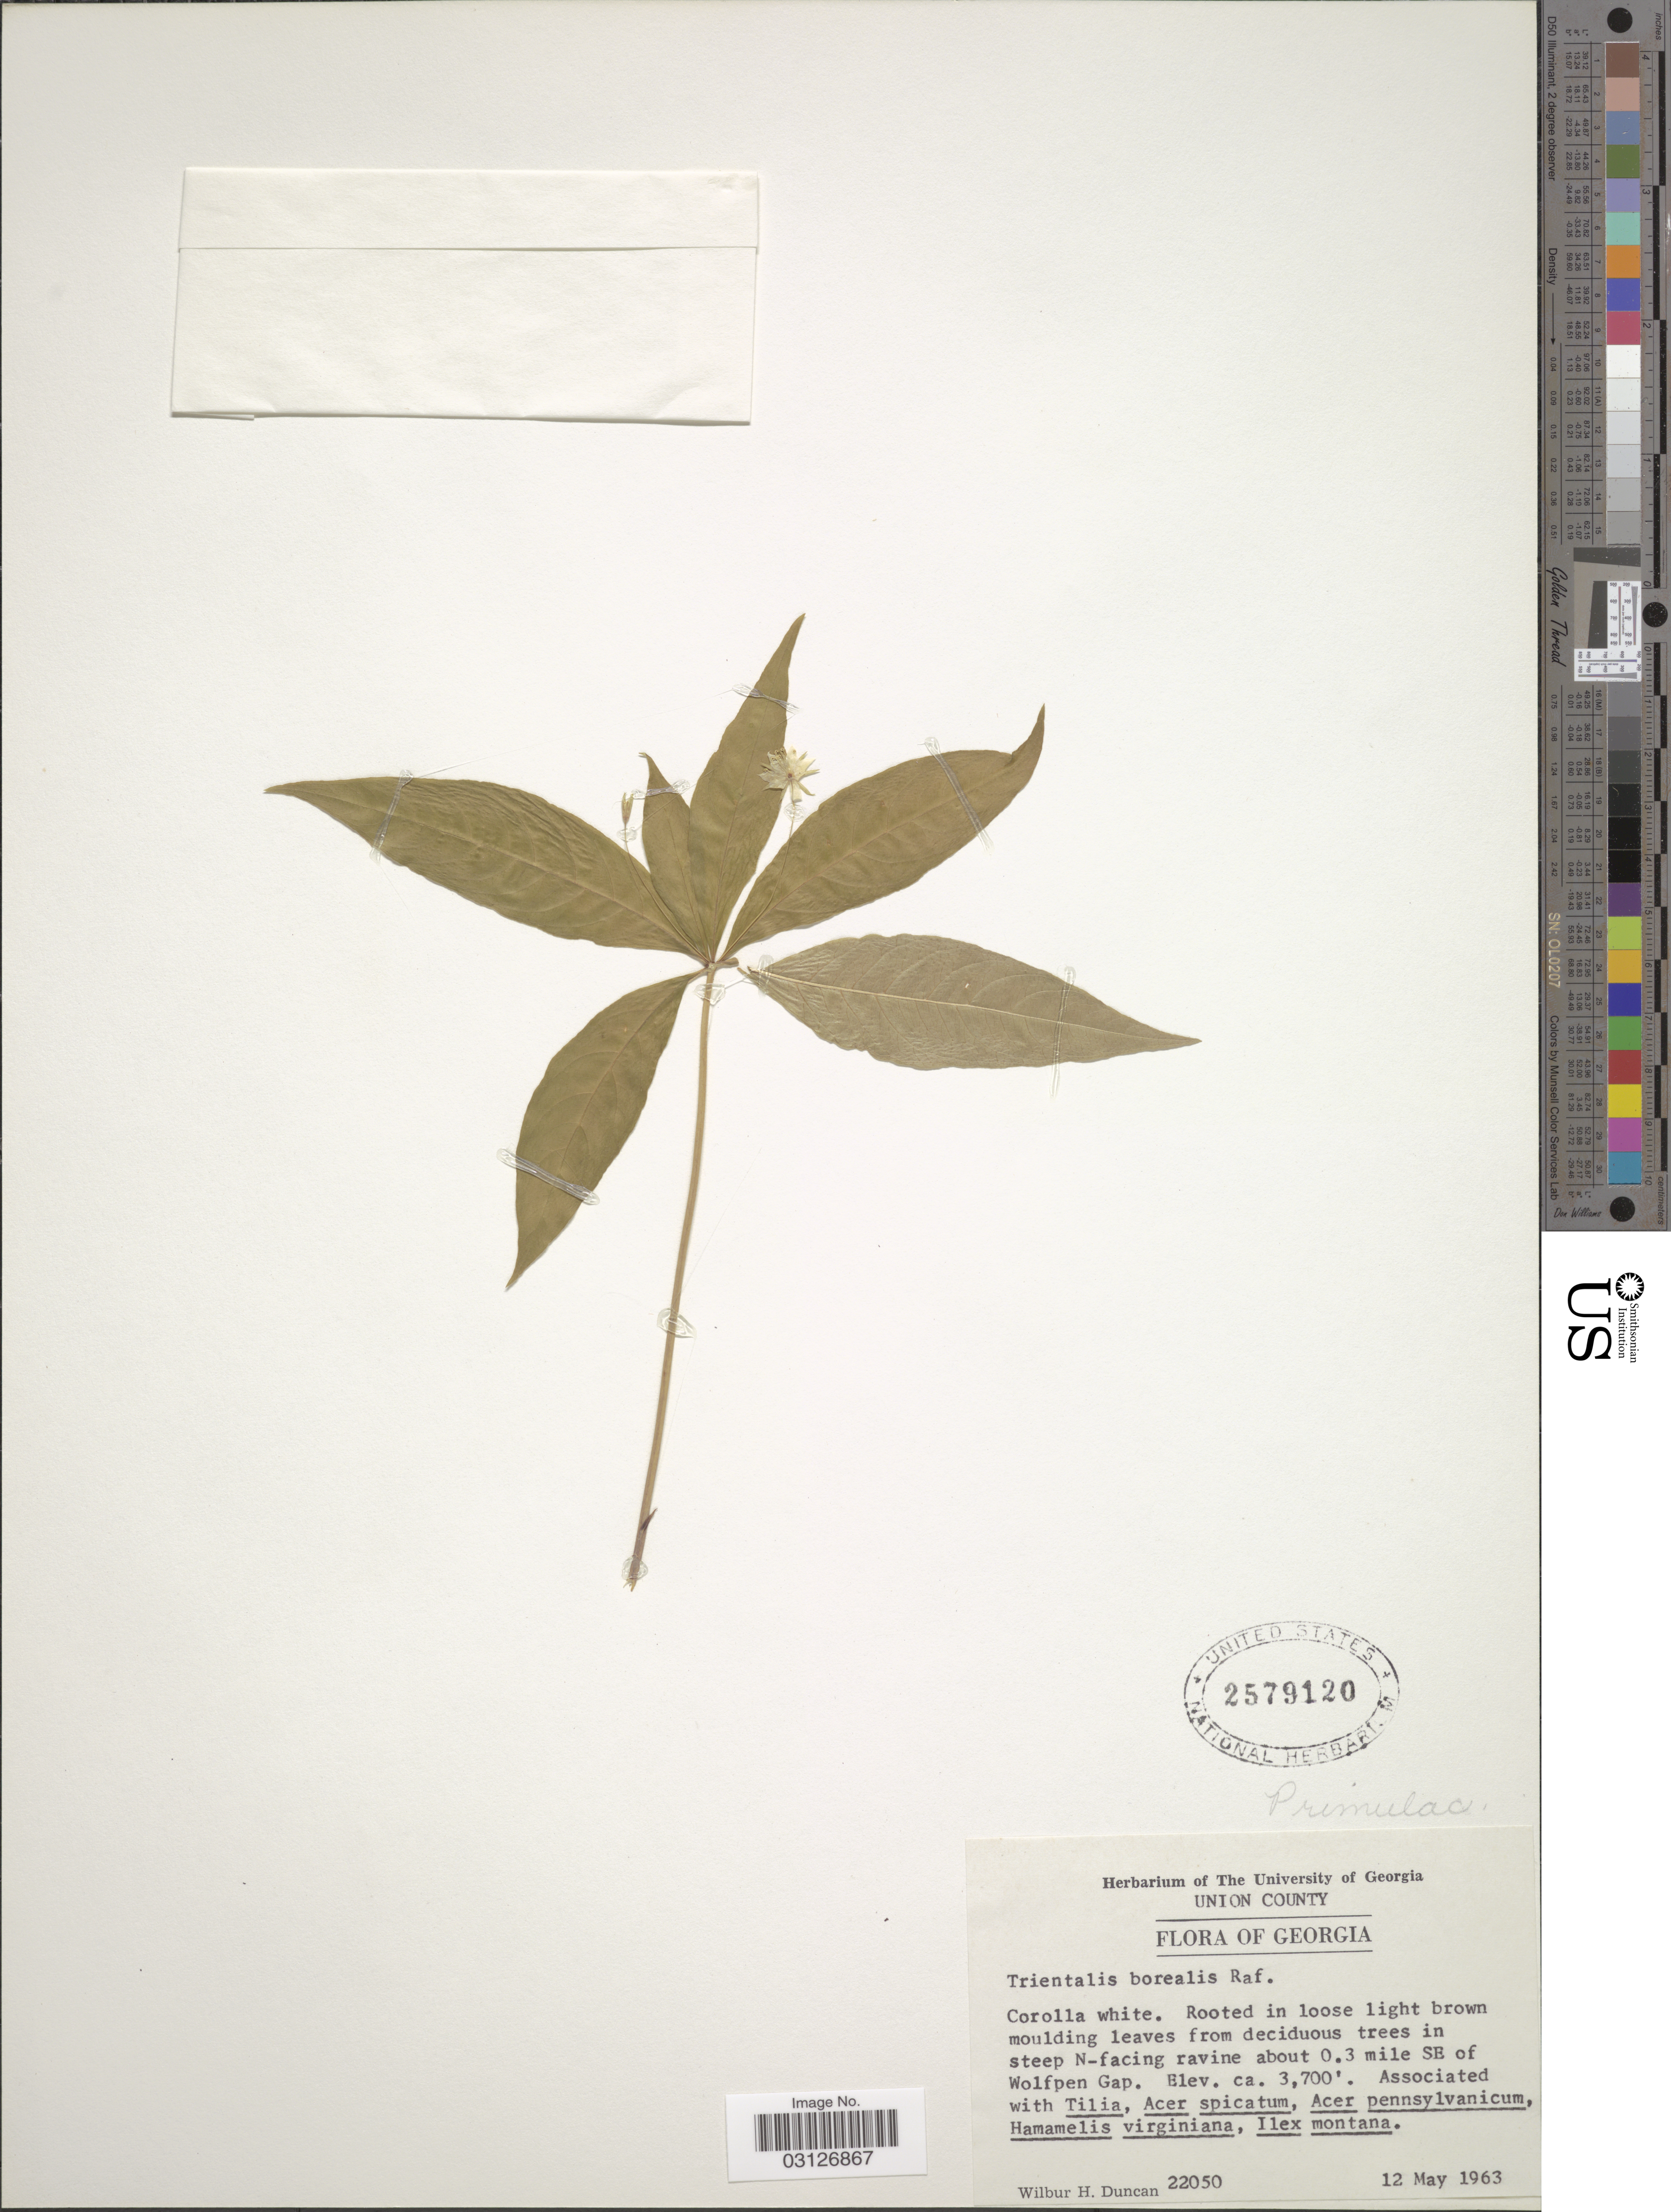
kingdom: Plantae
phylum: Tracheophyta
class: Magnoliopsida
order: Ericales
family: Primulaceae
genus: Trientalis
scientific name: Trientalis borealis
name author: Raf.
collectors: W. H. Duncan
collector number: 22050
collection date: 1963-05-12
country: United States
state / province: Georgia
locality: Union County. In steep N-facing ravine about 0.3 mile SE of Wolfpen Gap.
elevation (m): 1128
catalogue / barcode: US 2579120